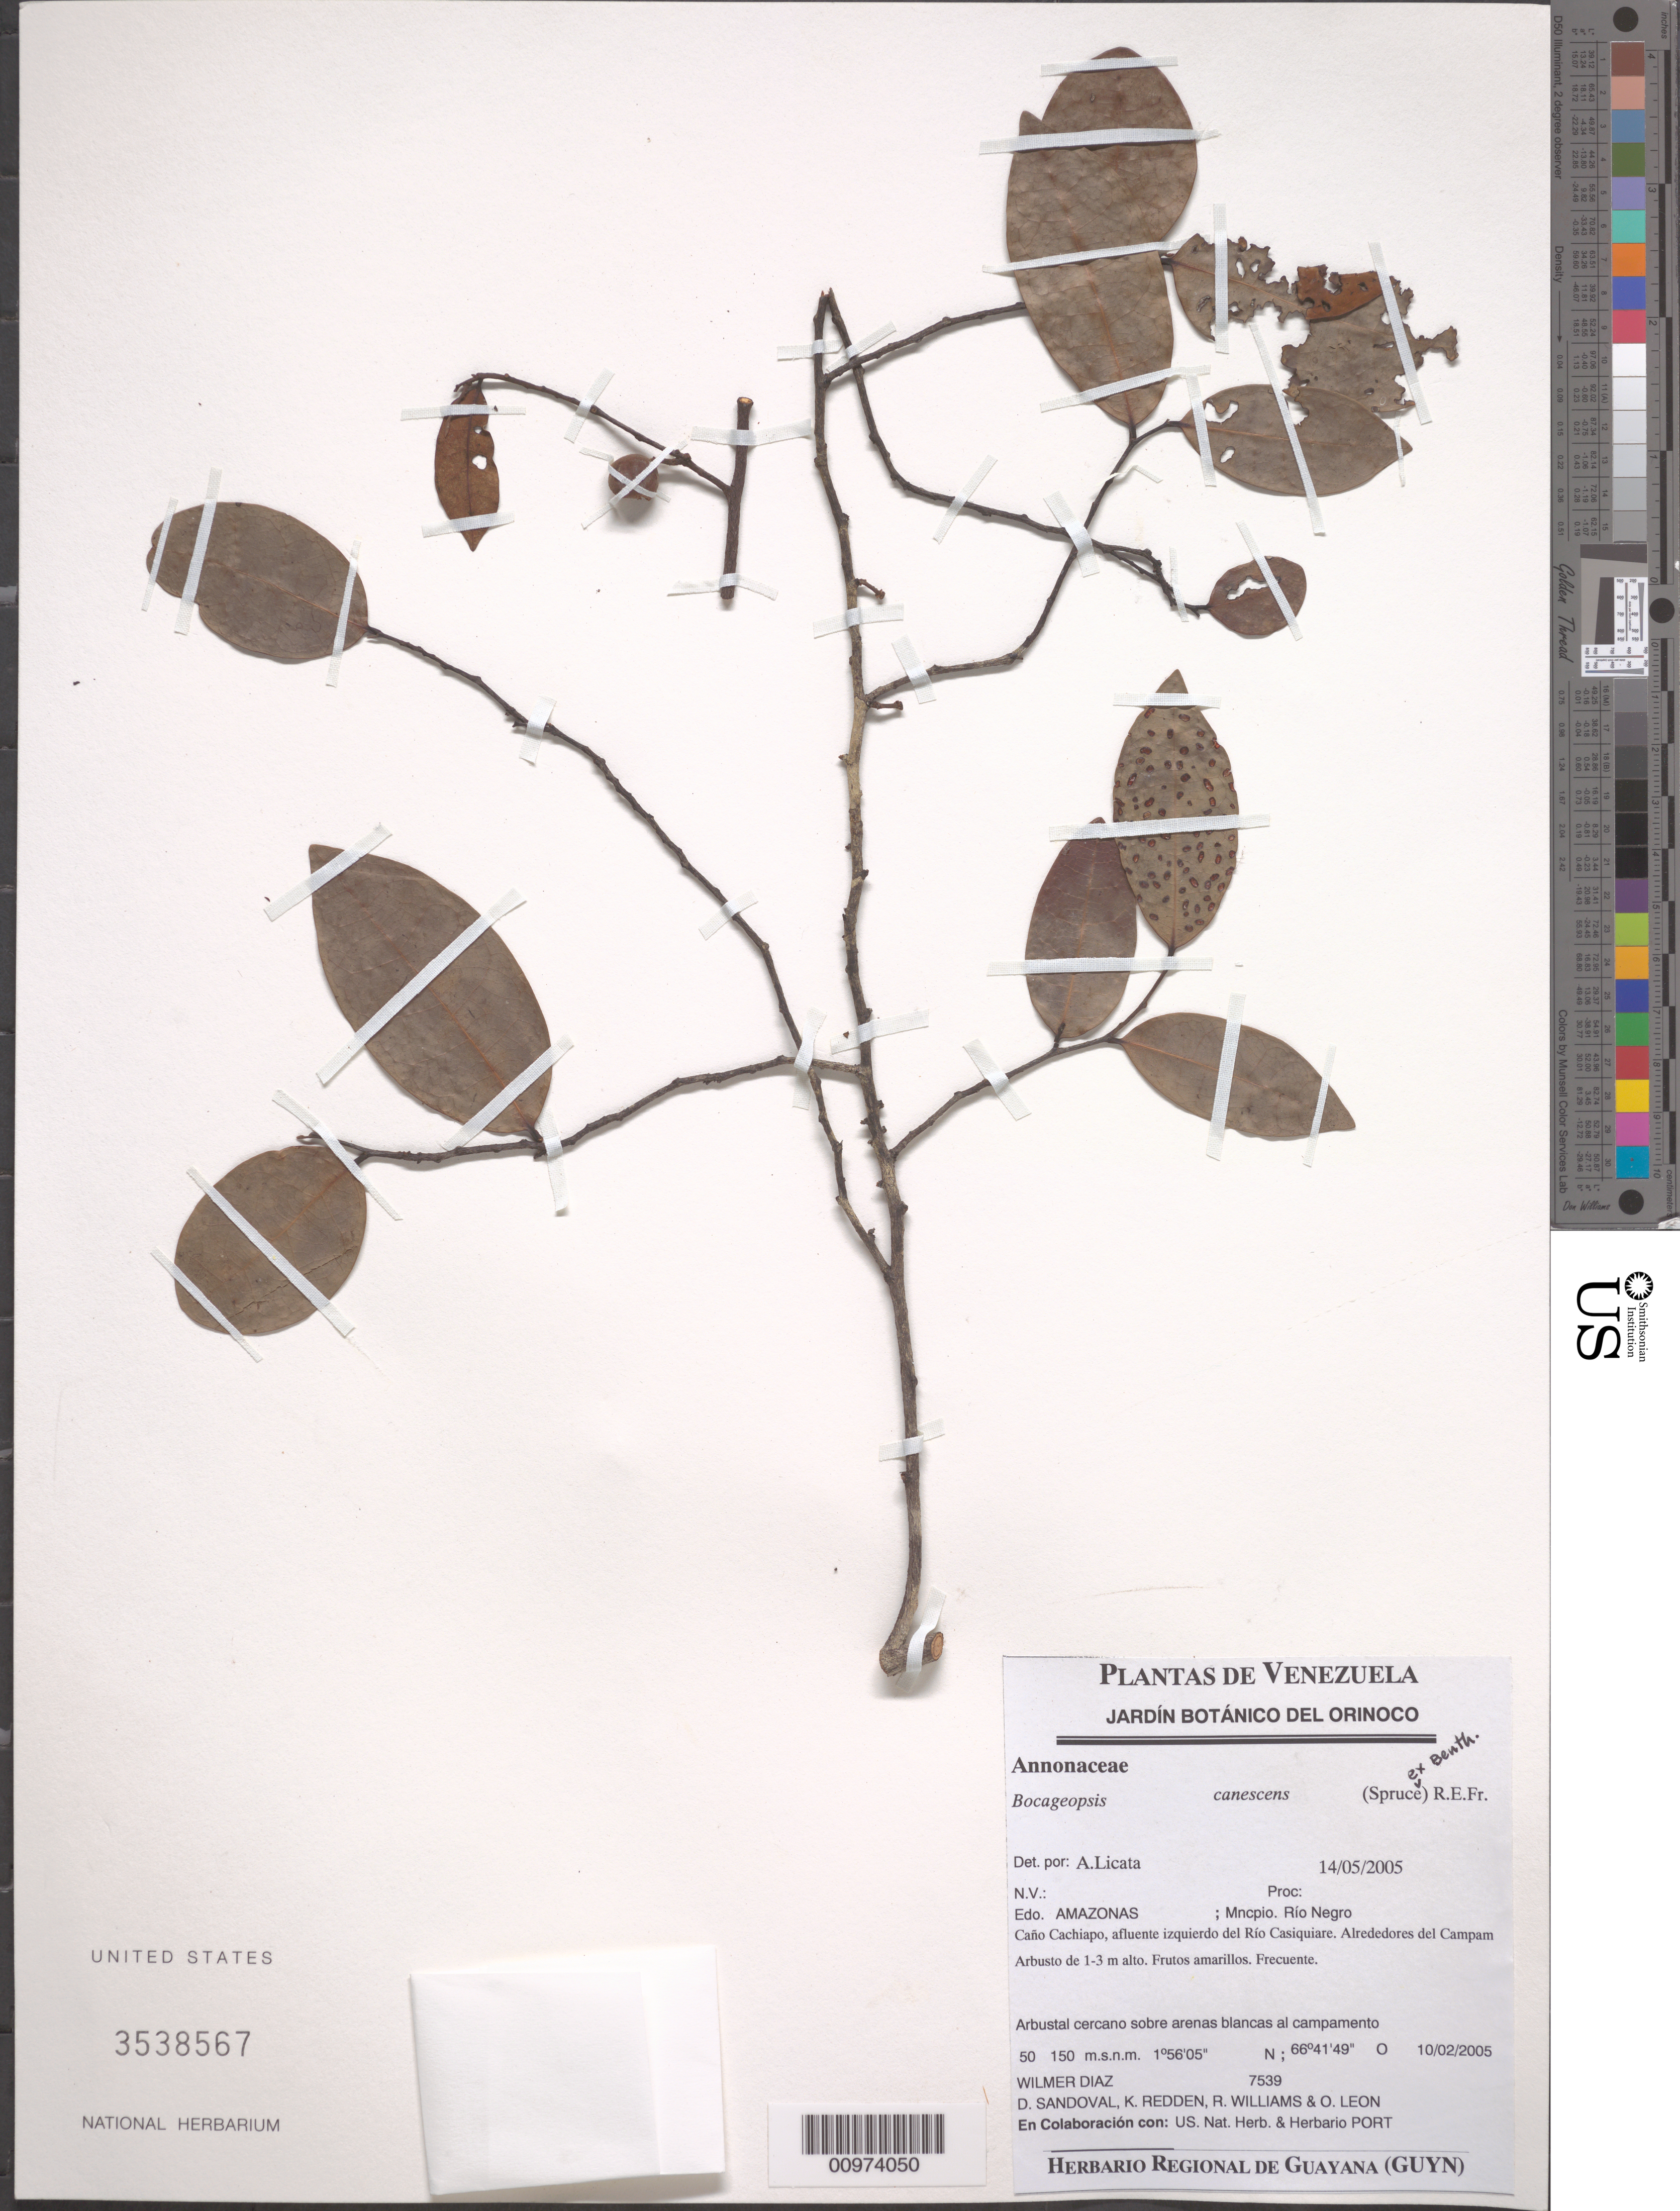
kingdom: Plantae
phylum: Tracheophyta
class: Magnoliopsida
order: Magnoliales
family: Annonaceae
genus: Bocageopsis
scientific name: Bocageopsis canescens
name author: (Spruce ex Benth.) R.E. Fr.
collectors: W. Díaz P., D. Sandoval, K. M. Redden, R. Williams & O. León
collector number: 7539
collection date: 2005-02-10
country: Venezuela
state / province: Amazonas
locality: Mncipio. Río Negro. Caño Cachiapo, afluente izquierdo del Río Casiquiare. Alrededores del Campam.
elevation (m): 50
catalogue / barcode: US 3538567